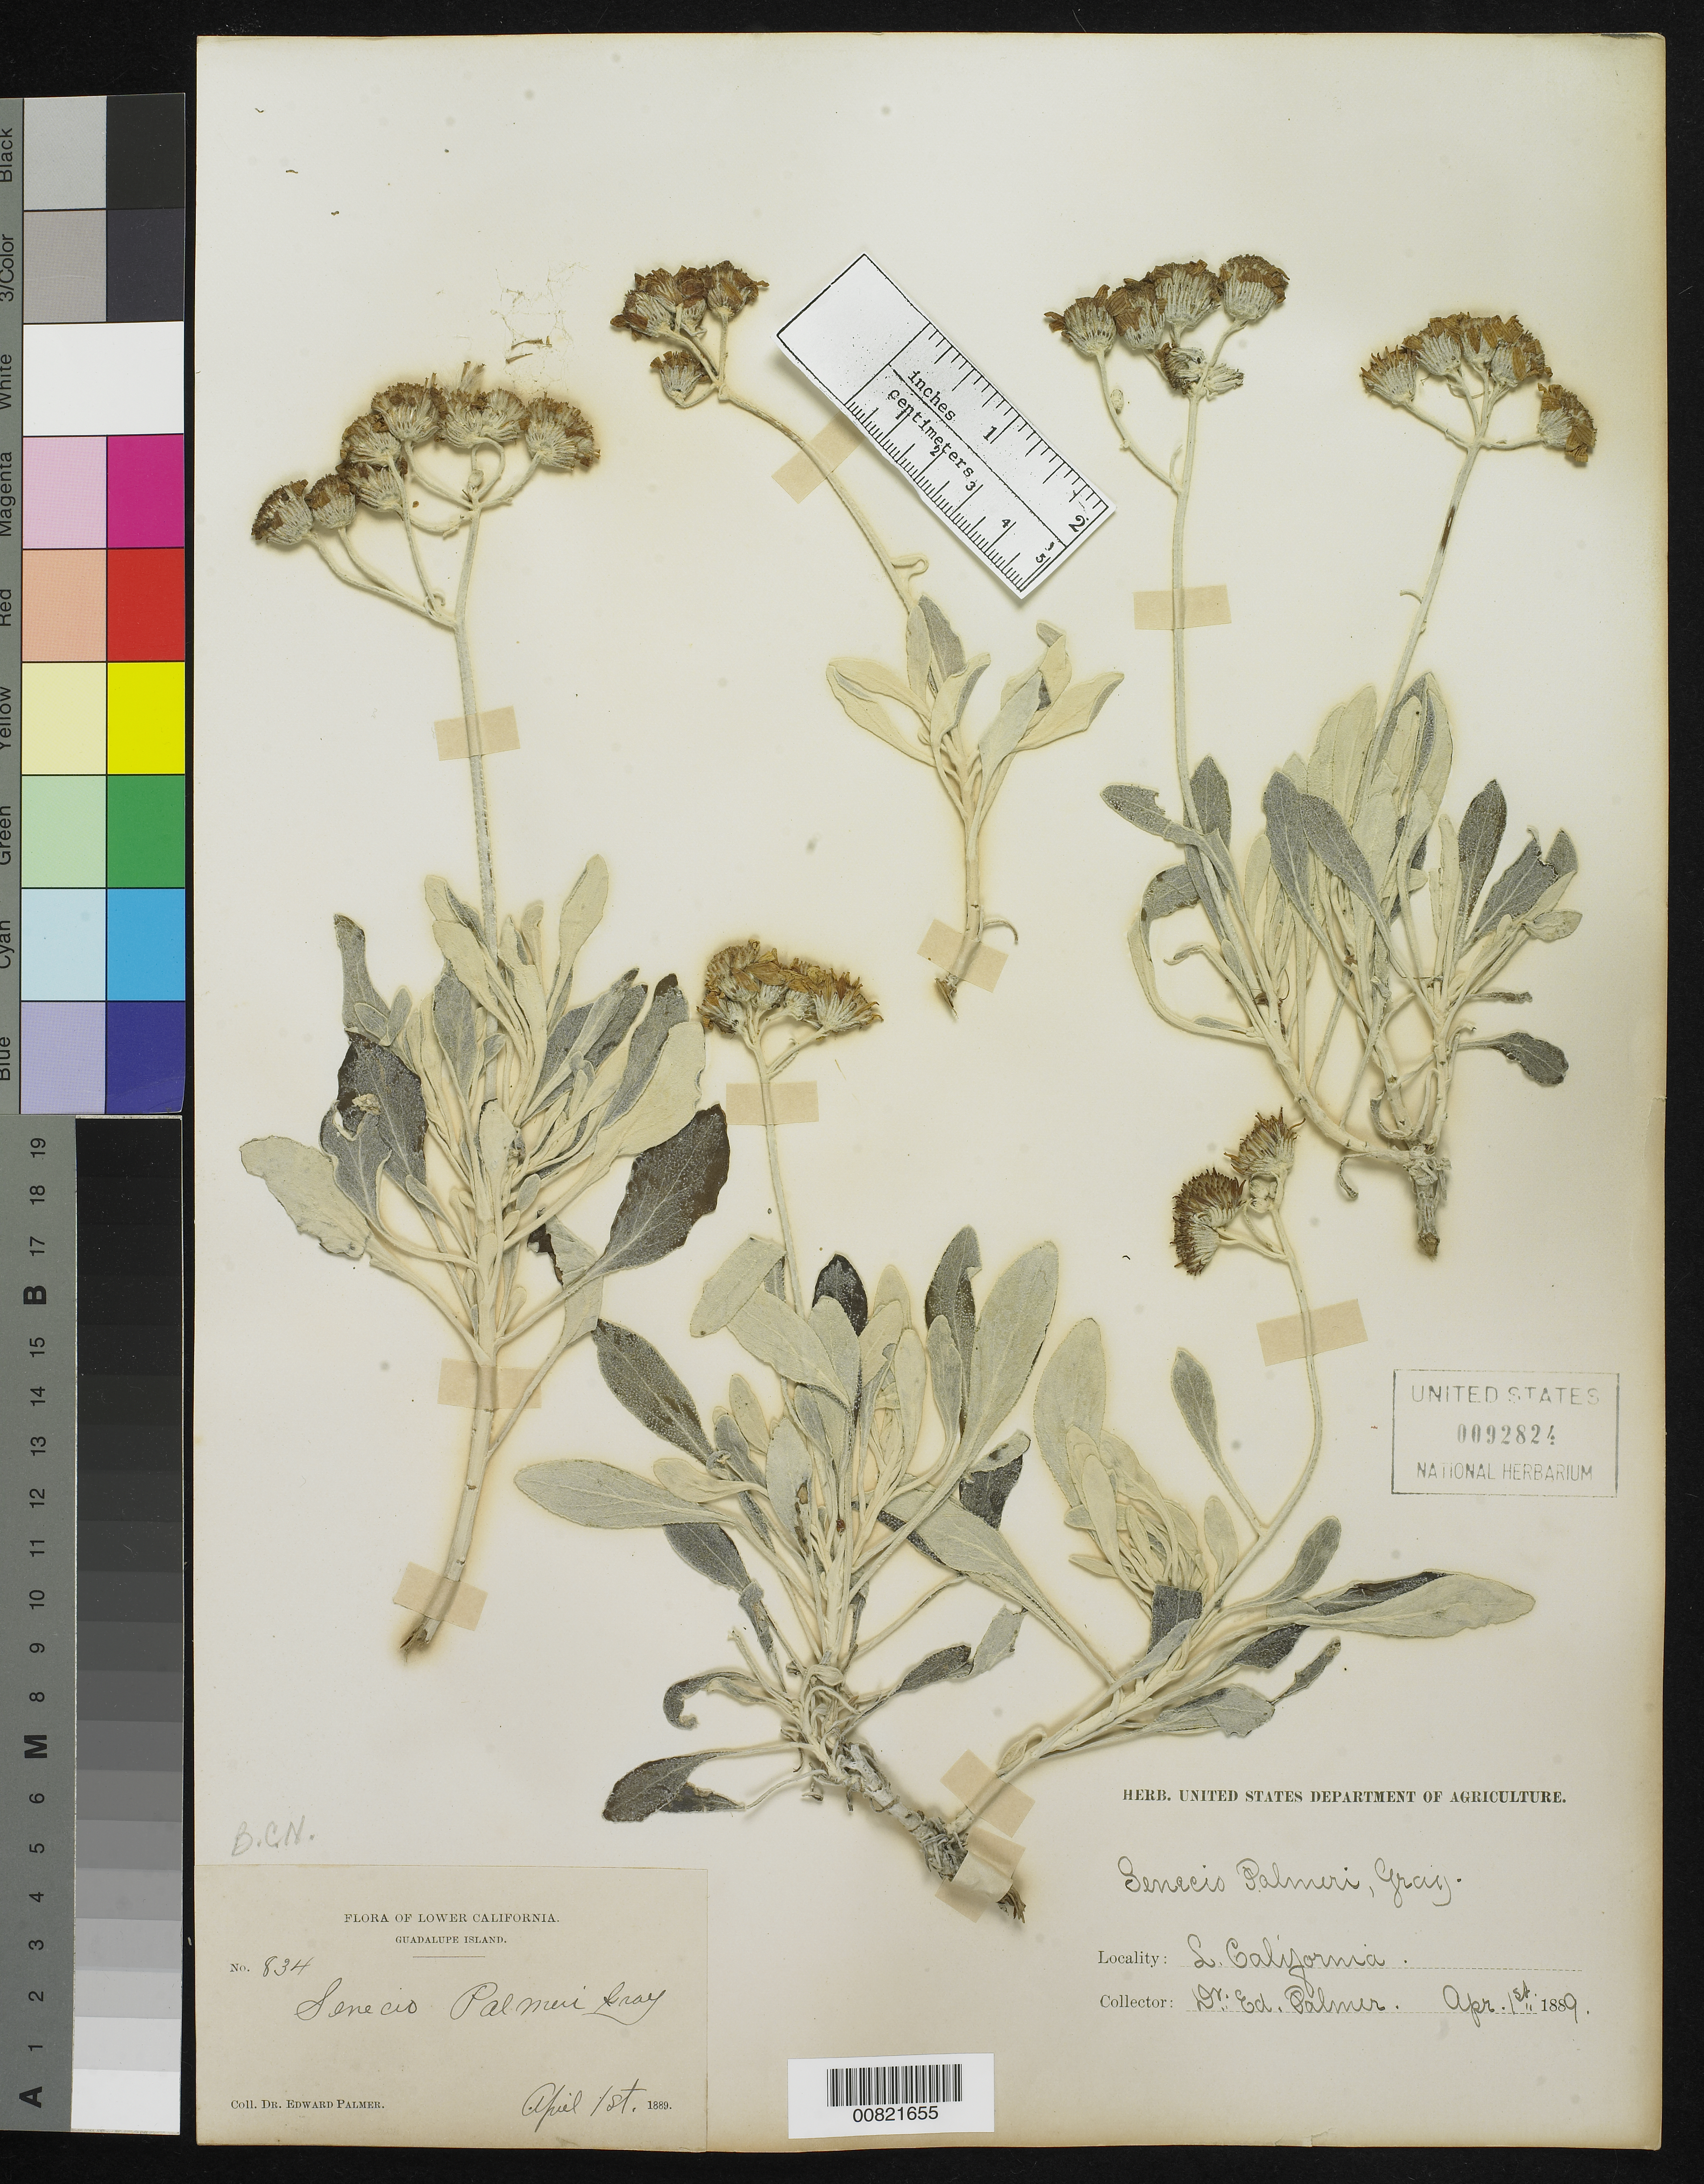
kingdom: Plantae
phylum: Tracheophyta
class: Magnoliopsida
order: Asterales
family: Asteraceae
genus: Senecio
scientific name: Senecio palmeri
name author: A. Gray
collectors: E. Palmer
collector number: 834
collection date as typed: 01 Apr 1889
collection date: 1889-04-01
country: Mexico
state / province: Baja California Norte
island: Guadalupe I.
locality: Guadalupe Island, Baja California.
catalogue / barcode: US 92824